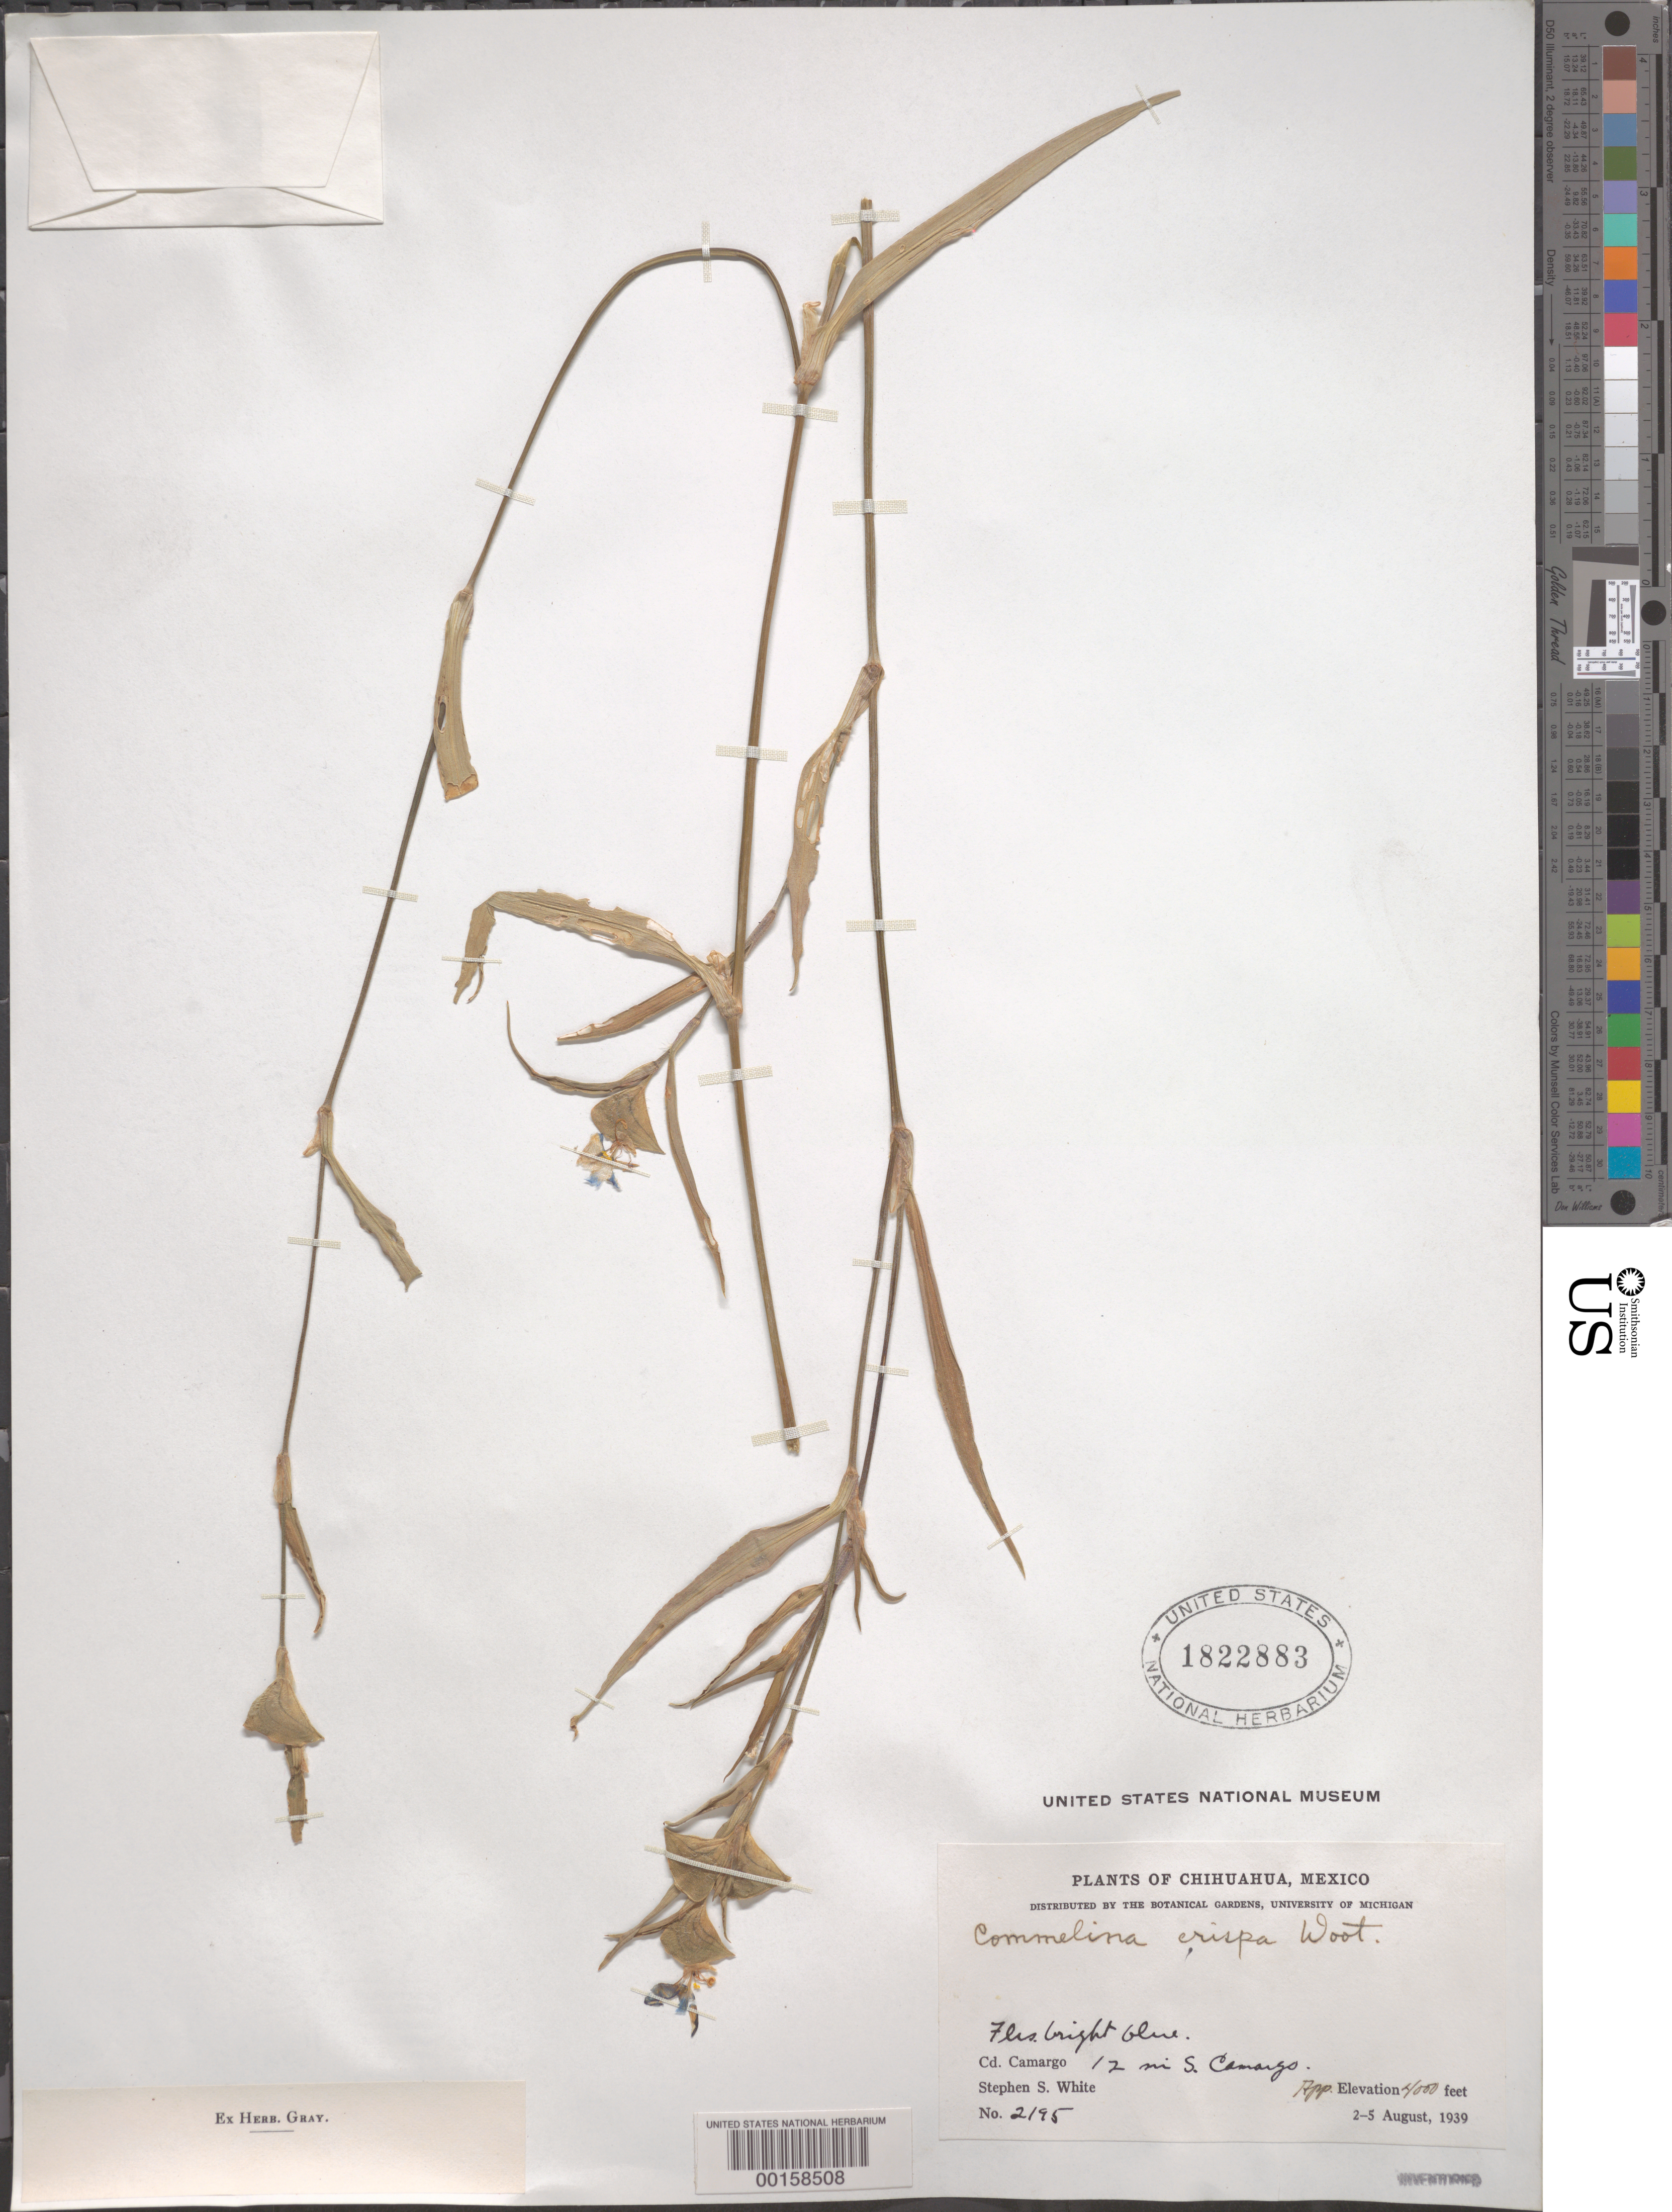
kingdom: Plantae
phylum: Tracheophyta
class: Liliopsida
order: Commelinales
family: Commelinaceae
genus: Commelina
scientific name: Commelina erecta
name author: L.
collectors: S. S. White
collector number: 2195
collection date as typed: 02 Aug 1939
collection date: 1939-08-02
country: Mexico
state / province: Chihuahua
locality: S of camargo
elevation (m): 1220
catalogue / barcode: US 1822883